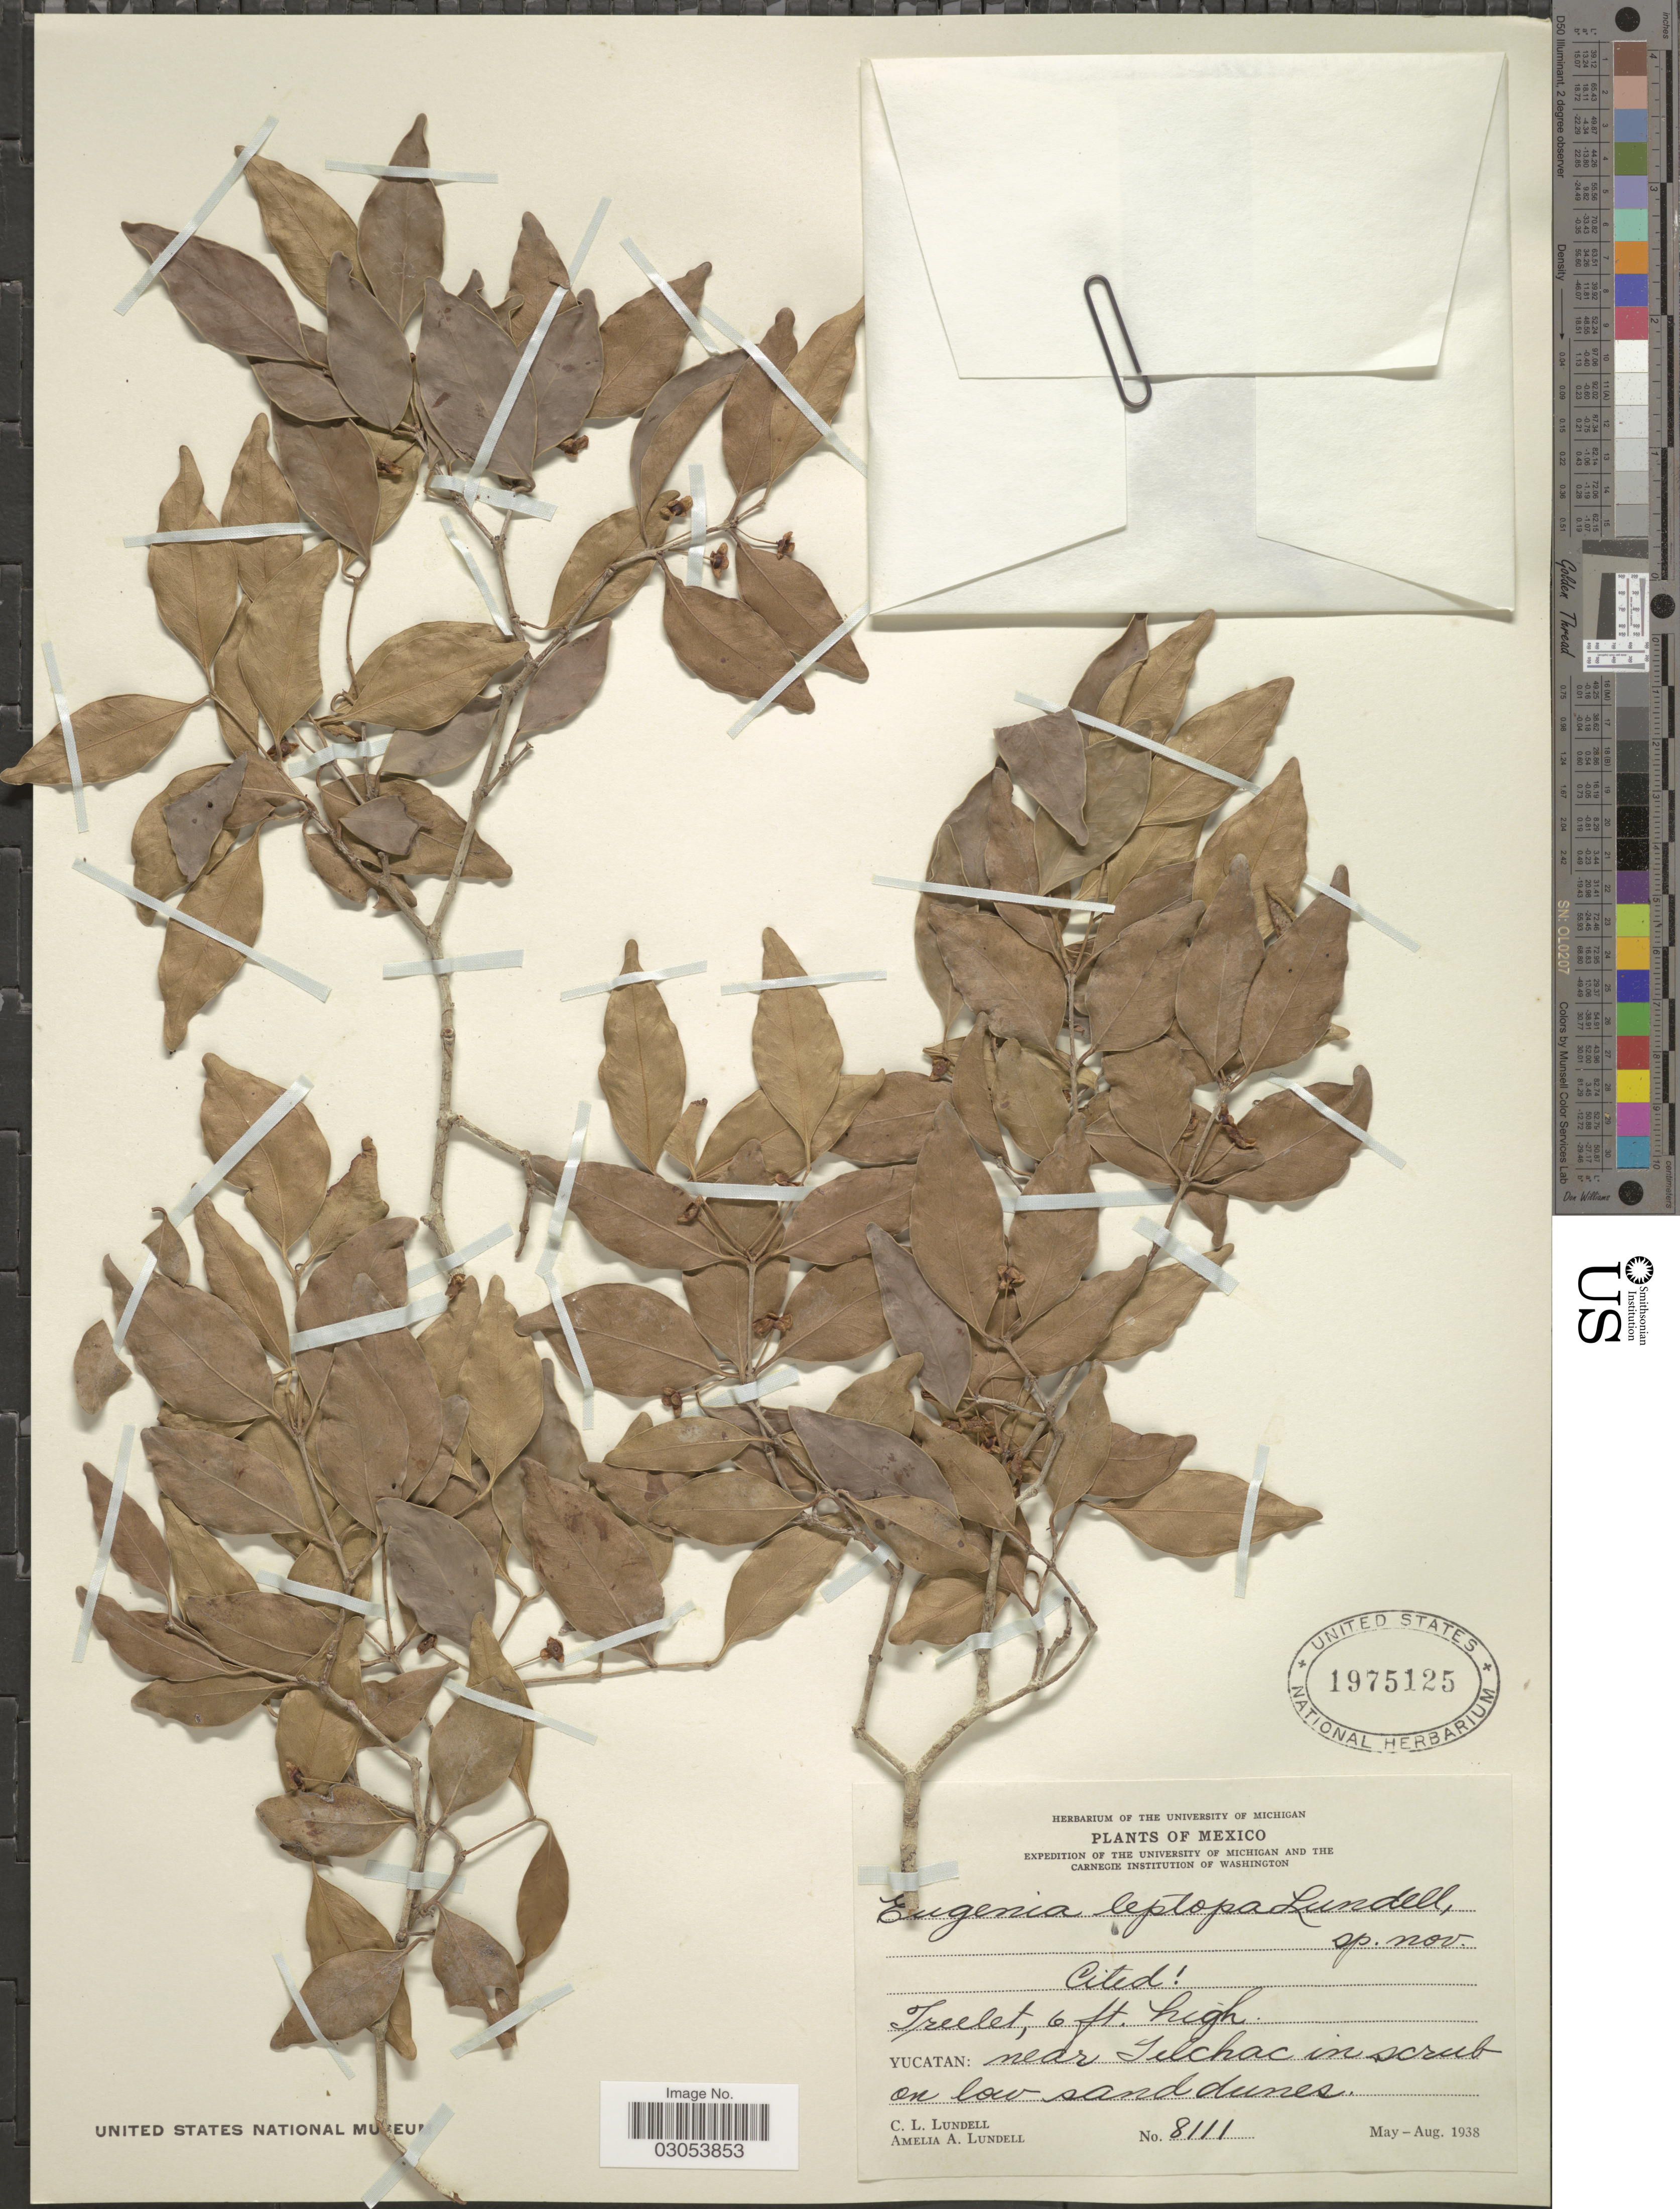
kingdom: Plantae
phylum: Tracheophyta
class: Magnoliopsida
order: Myrtales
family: Myrtaceae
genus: Eugenia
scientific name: Eugenia leptopa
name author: Lundell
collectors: C. L. Lundell & A. A. Lundell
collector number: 8111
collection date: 1938-05/1938-08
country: Mexico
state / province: Yucatán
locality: Near Telchac.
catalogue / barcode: US 1975125